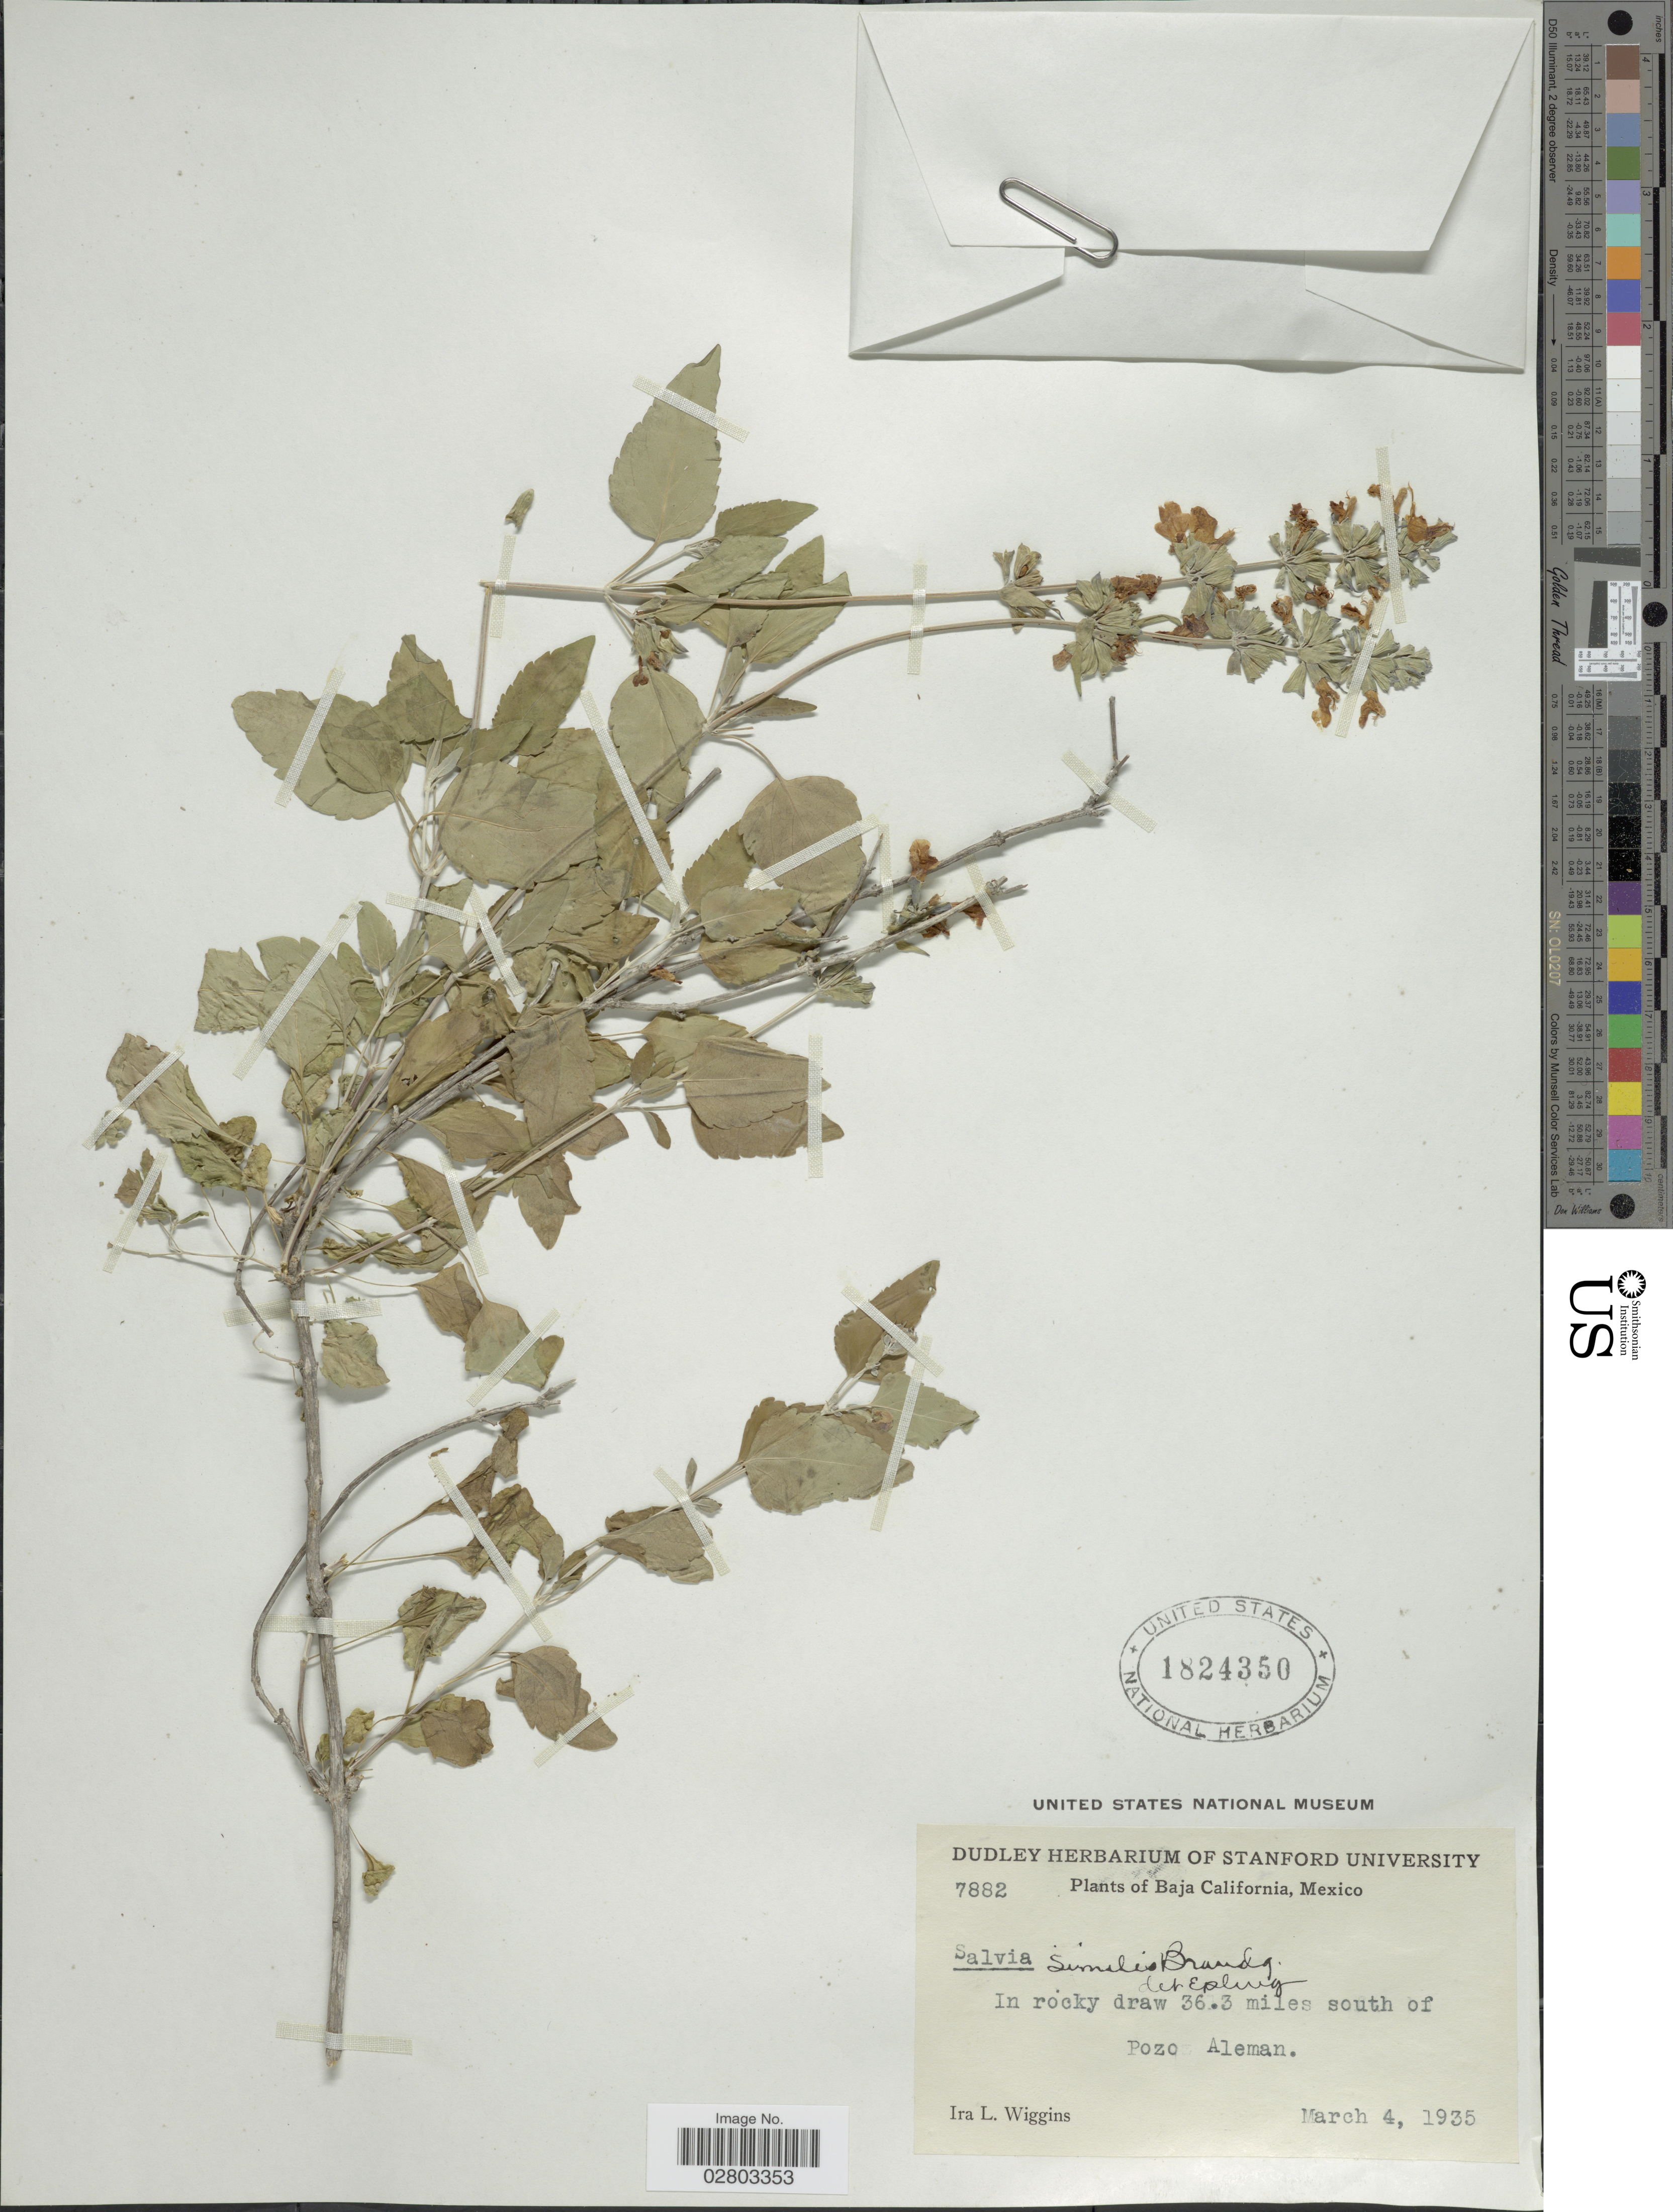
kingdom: Plantae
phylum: Tracheophyta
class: Magnoliopsida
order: Lamiales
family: Lamiaceae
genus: Salvia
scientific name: Salvia similis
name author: Brandegee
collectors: I. L. Wiggins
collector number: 7882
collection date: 1935-03-04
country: Mexico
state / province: Baja California Sur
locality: In rocky draw 36.3 miles south of Pozo Aleman.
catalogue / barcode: US 1824350